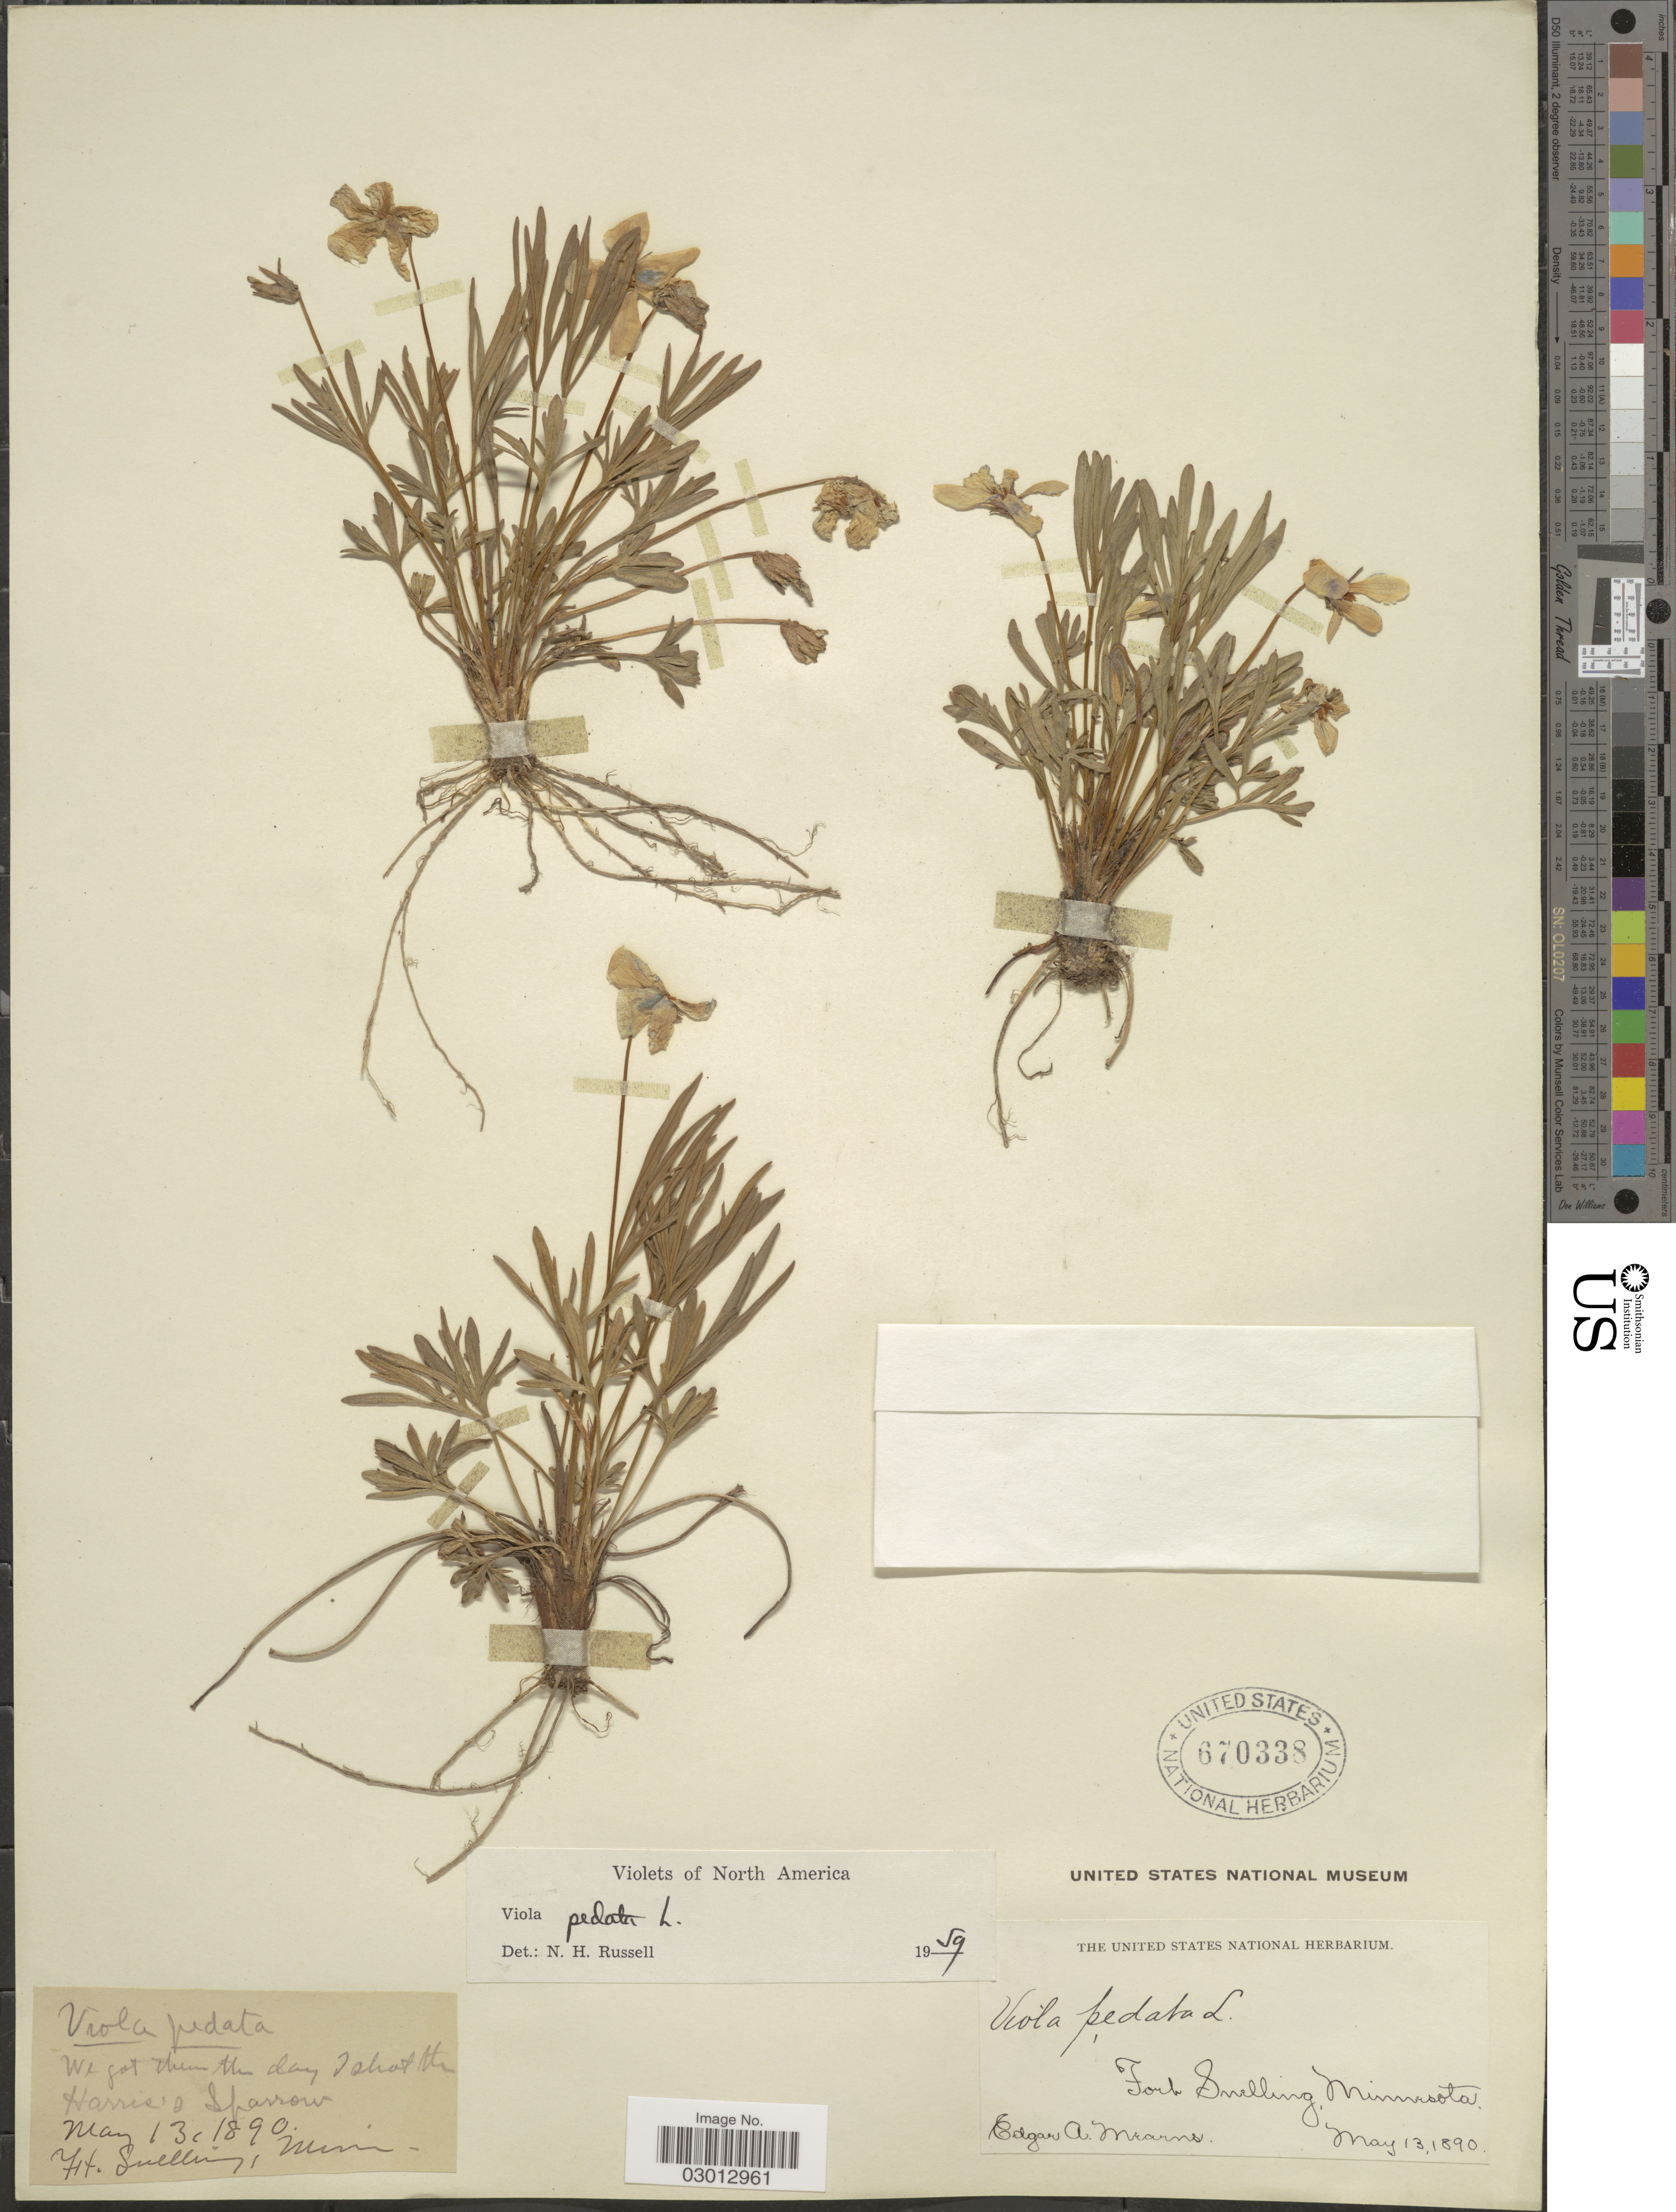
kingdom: Plantae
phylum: Tracheophyta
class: Magnoliopsida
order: Malpighiales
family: Violaceae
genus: Viola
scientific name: Viola pedata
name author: L.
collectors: E. A. Mearns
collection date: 1890-05-13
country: United States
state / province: Minnesota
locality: Fort Snelling.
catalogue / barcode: US 670338